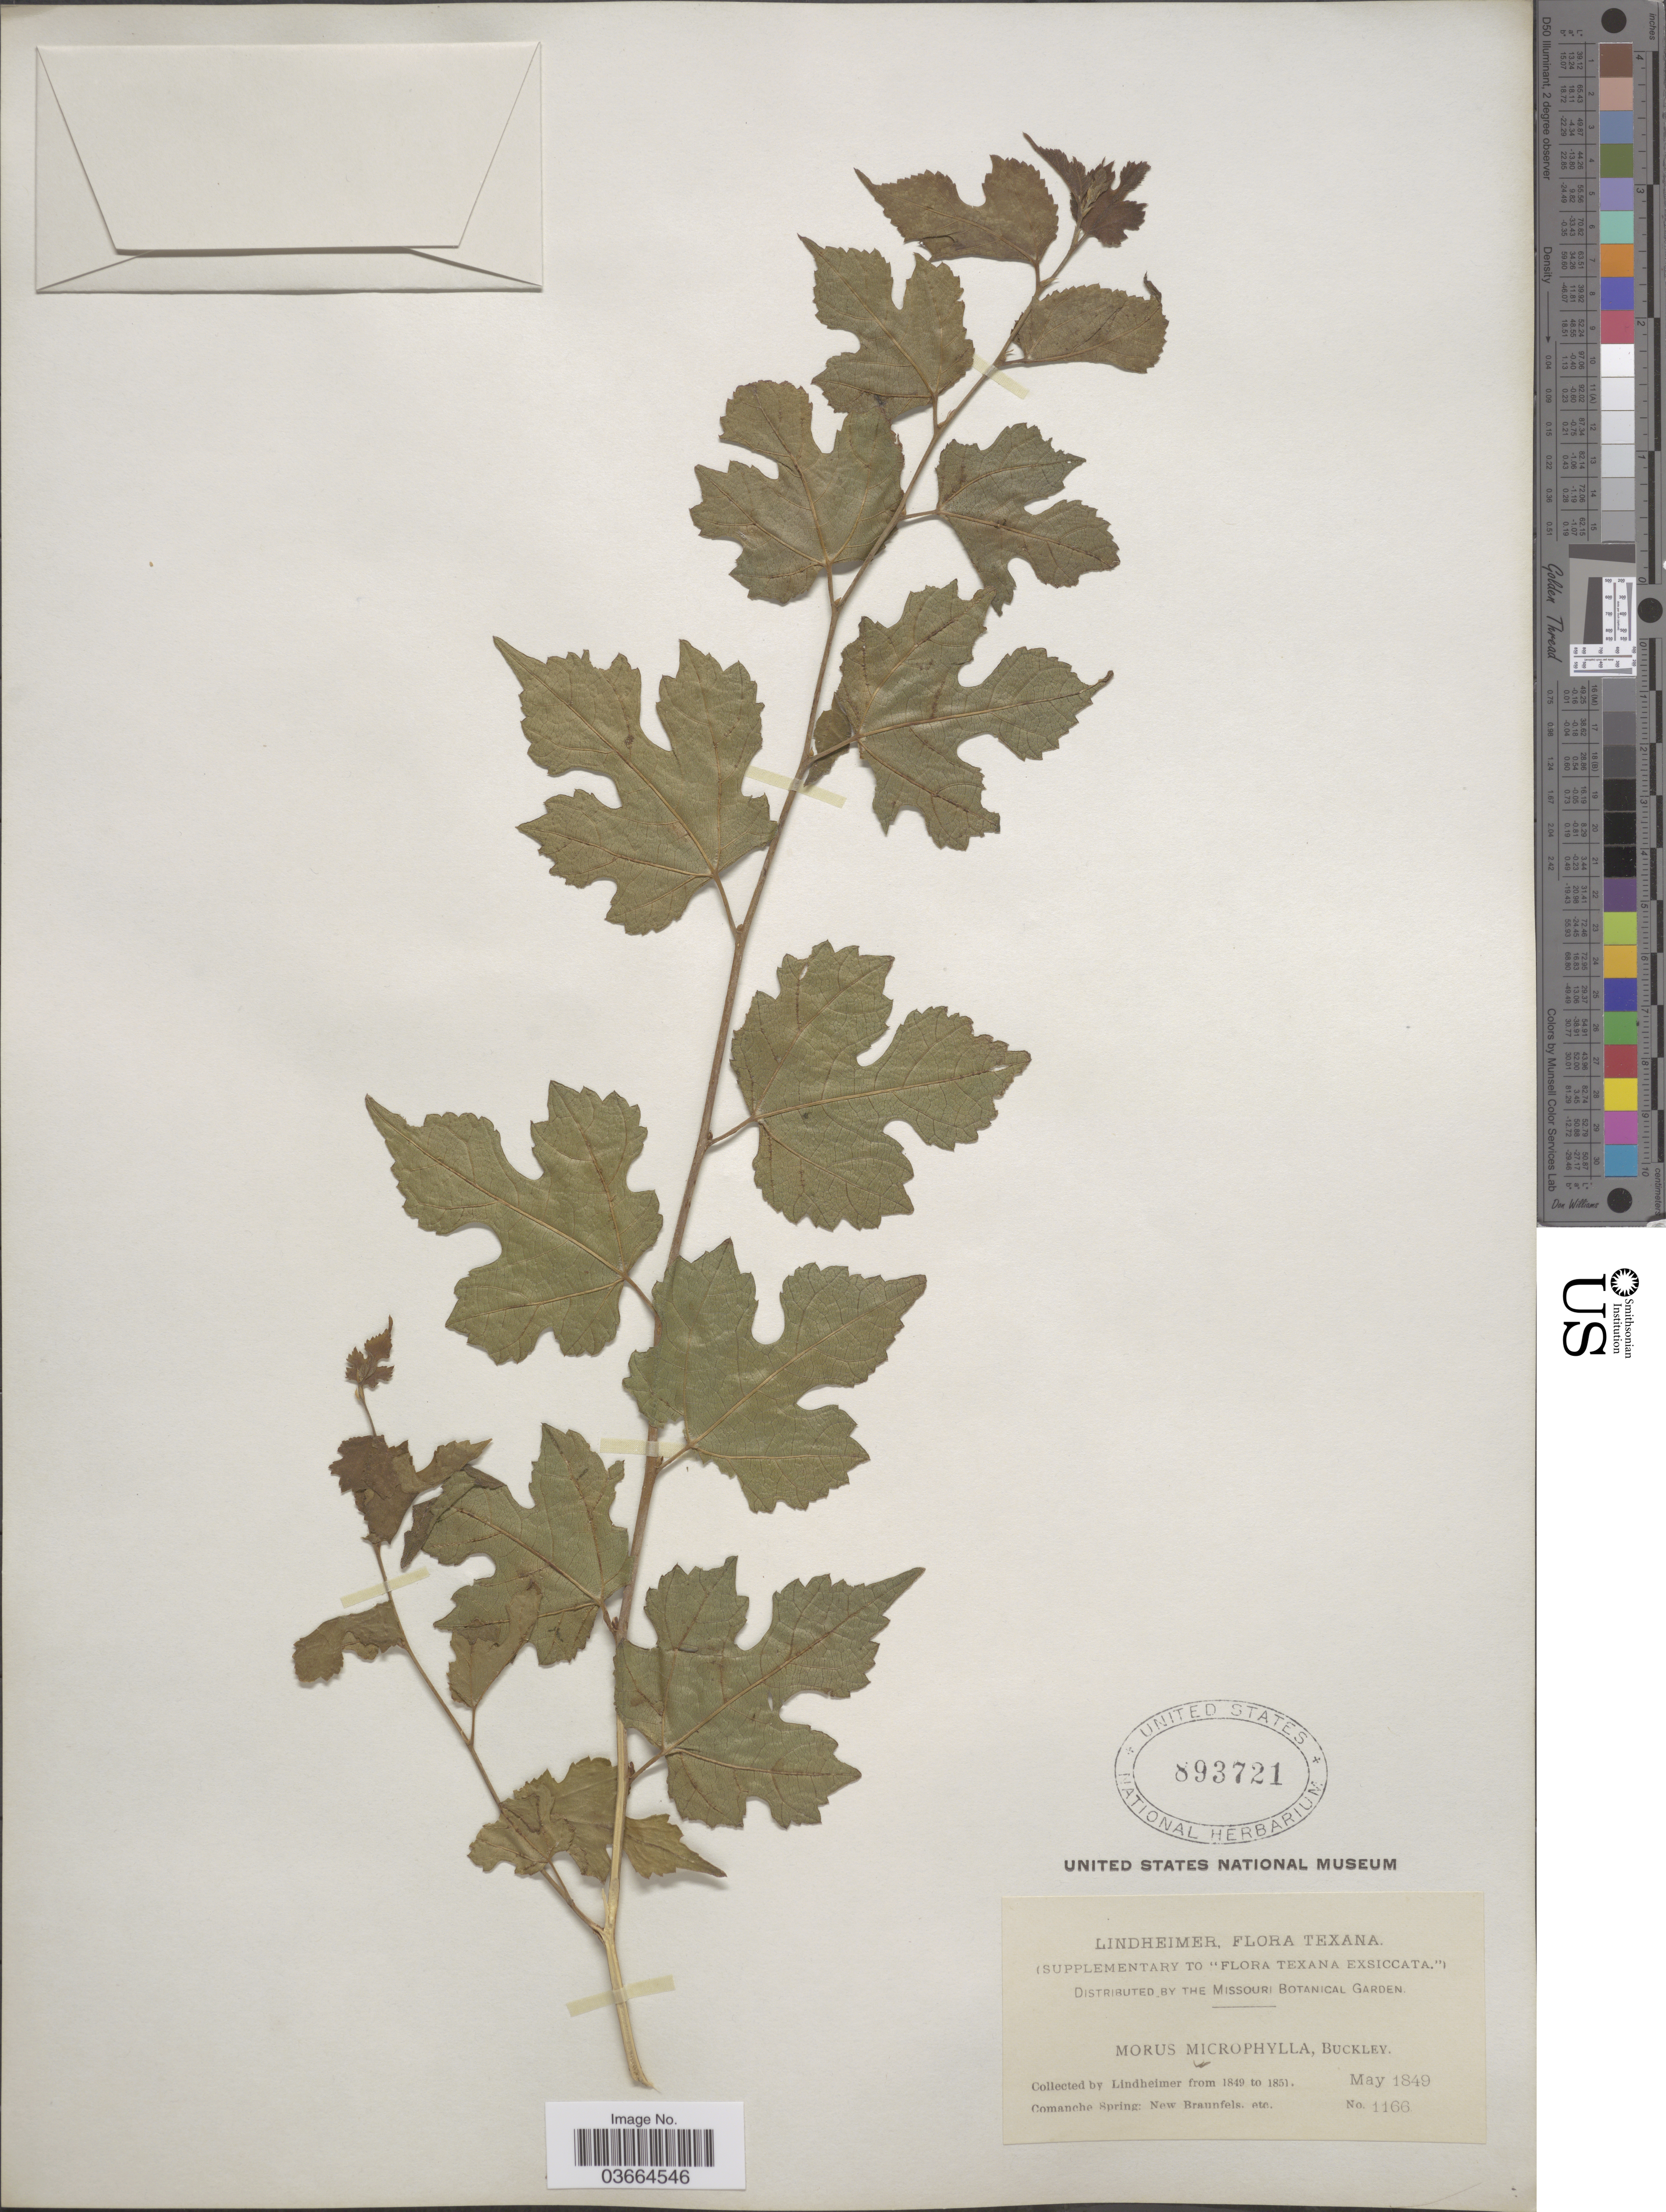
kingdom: Plantae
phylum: Tracheophyta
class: Magnoliopsida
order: Rosales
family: Moraceae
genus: Morus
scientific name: Morus microphylla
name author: Buckley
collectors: -. Lindheimer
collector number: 1166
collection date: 1849-05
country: United States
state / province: Texas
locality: Comanche Spring: New Braunfels. etc.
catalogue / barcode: US 893721